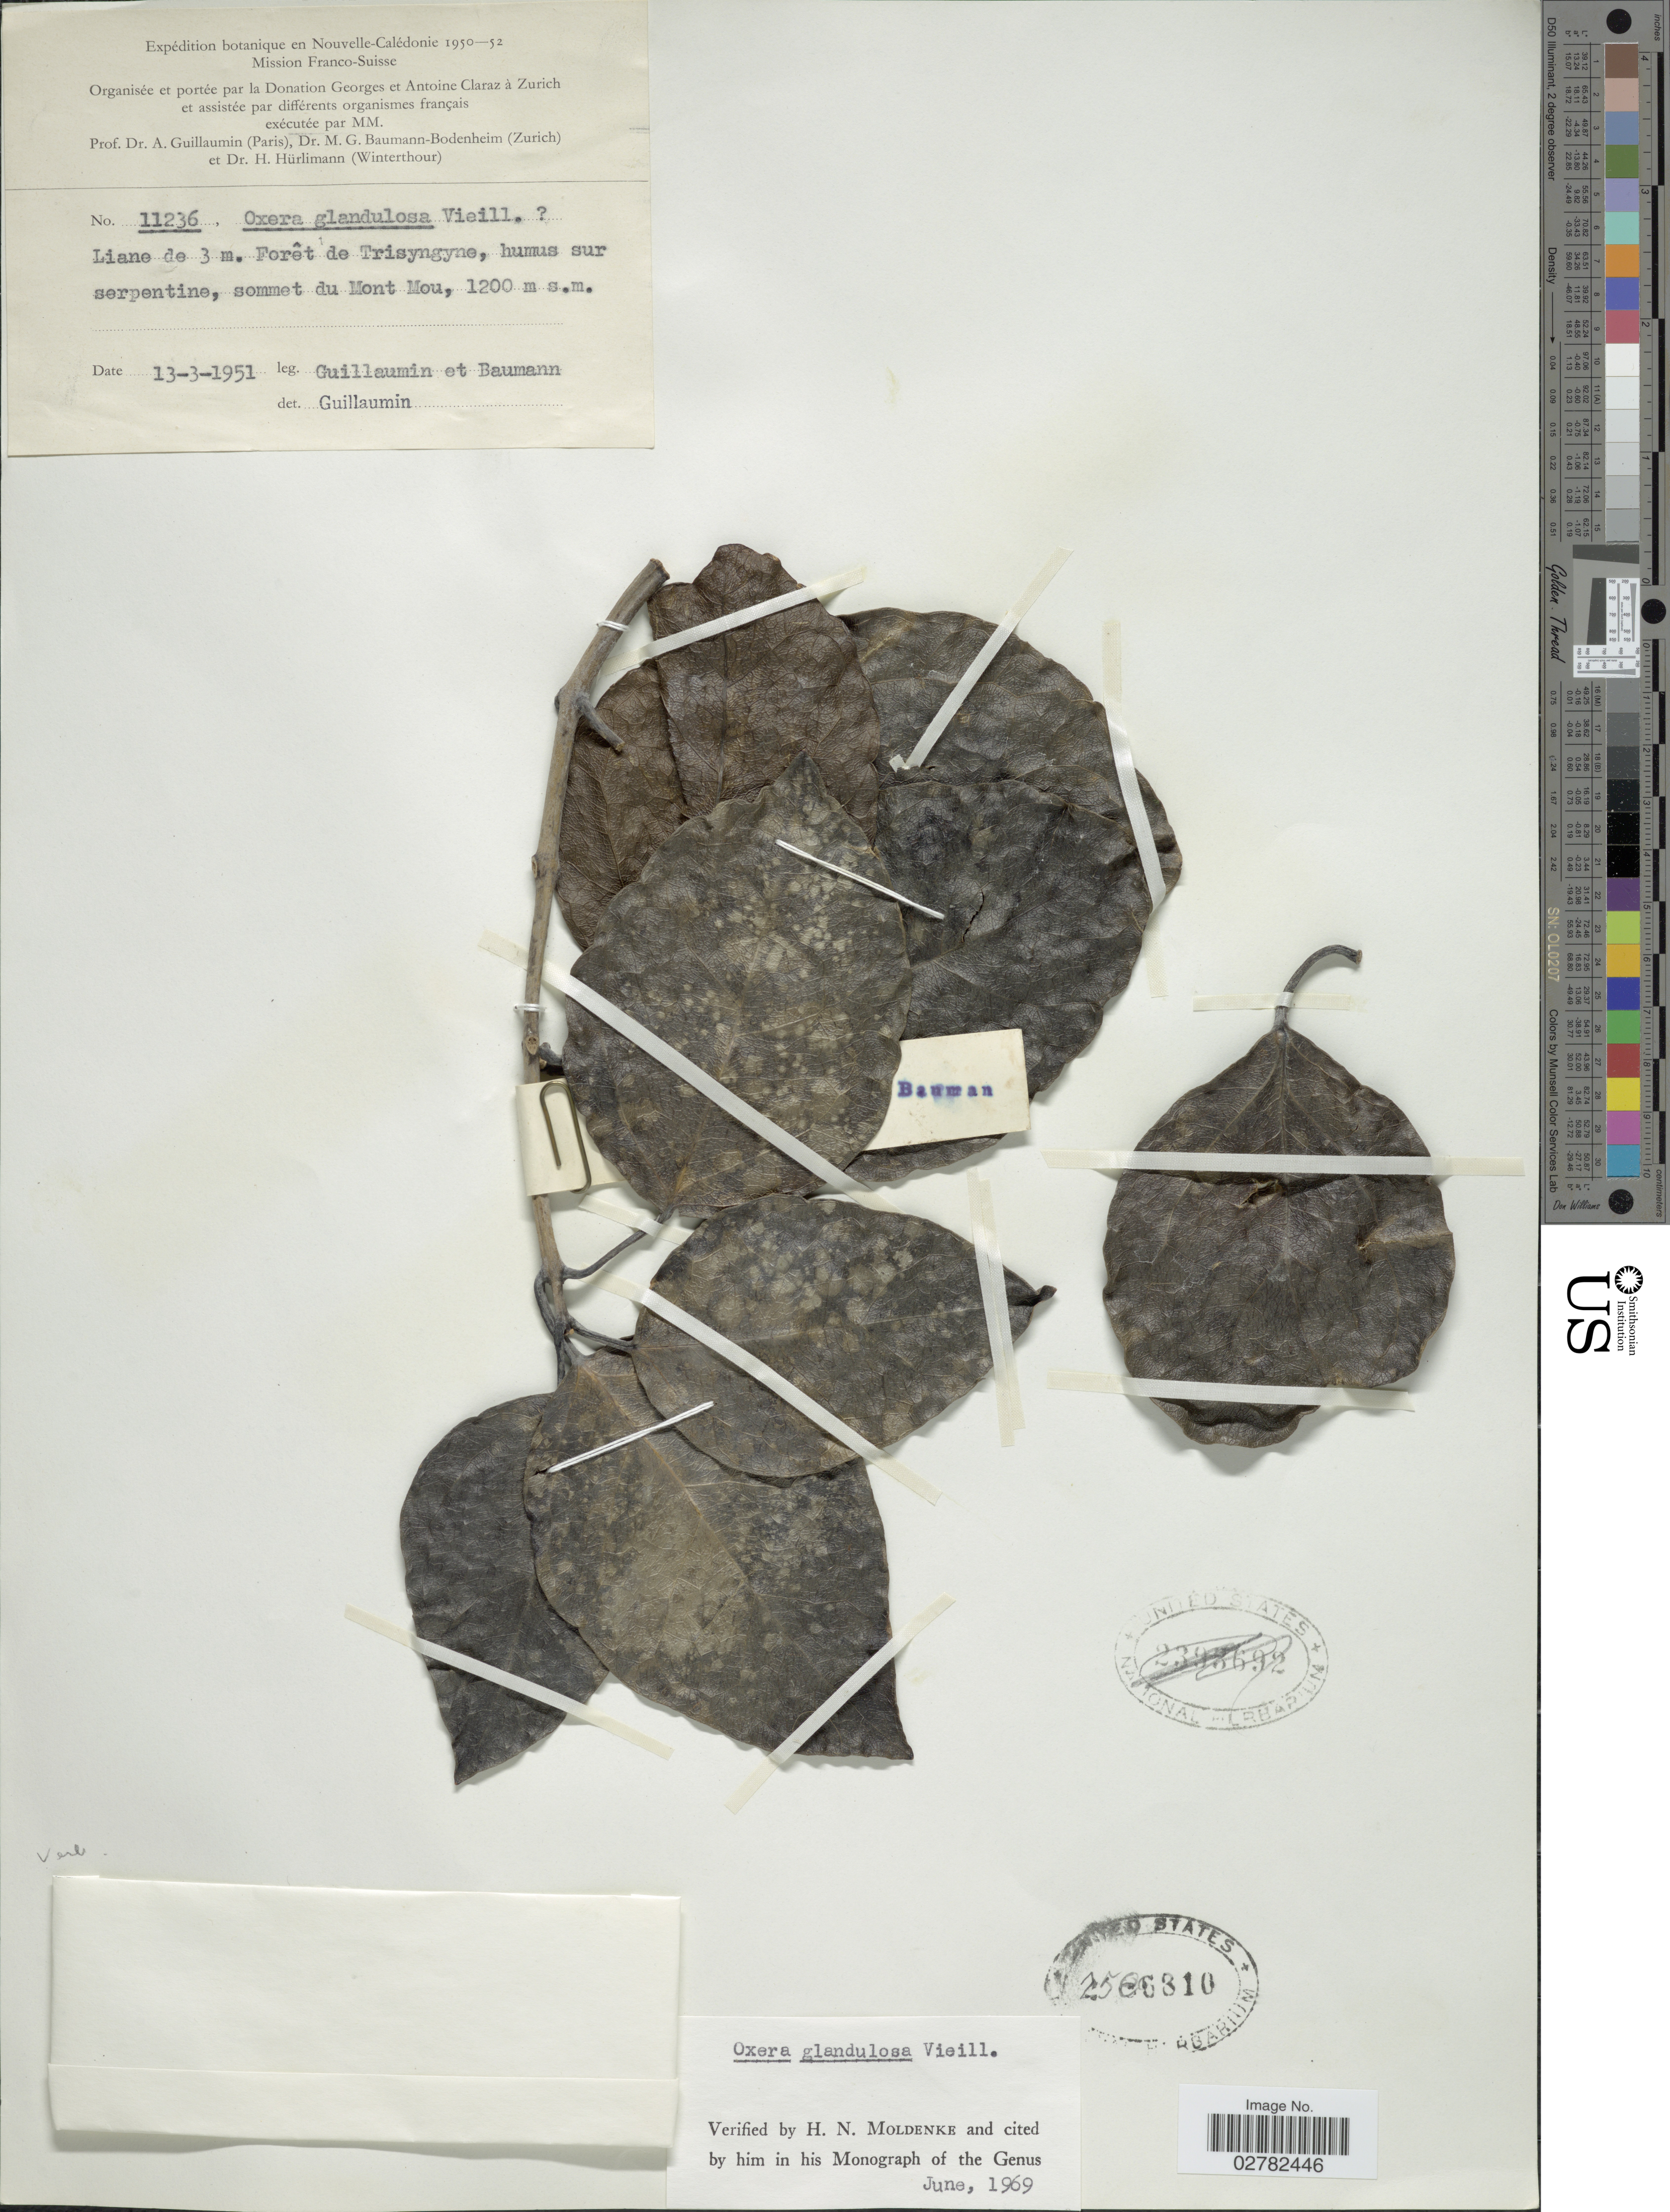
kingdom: Plantae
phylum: Tracheophyta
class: Magnoliopsida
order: Lamiales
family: Lamiaceae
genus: Oxera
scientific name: Oxera glandulosa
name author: Vieill.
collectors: A. Guillaumin & M. G. Baumann-Bodenheim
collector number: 11236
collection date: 1951-03-13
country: New Caledonia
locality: Nouvelle-Calédonie, sommet du Mont Mou.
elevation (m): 1200